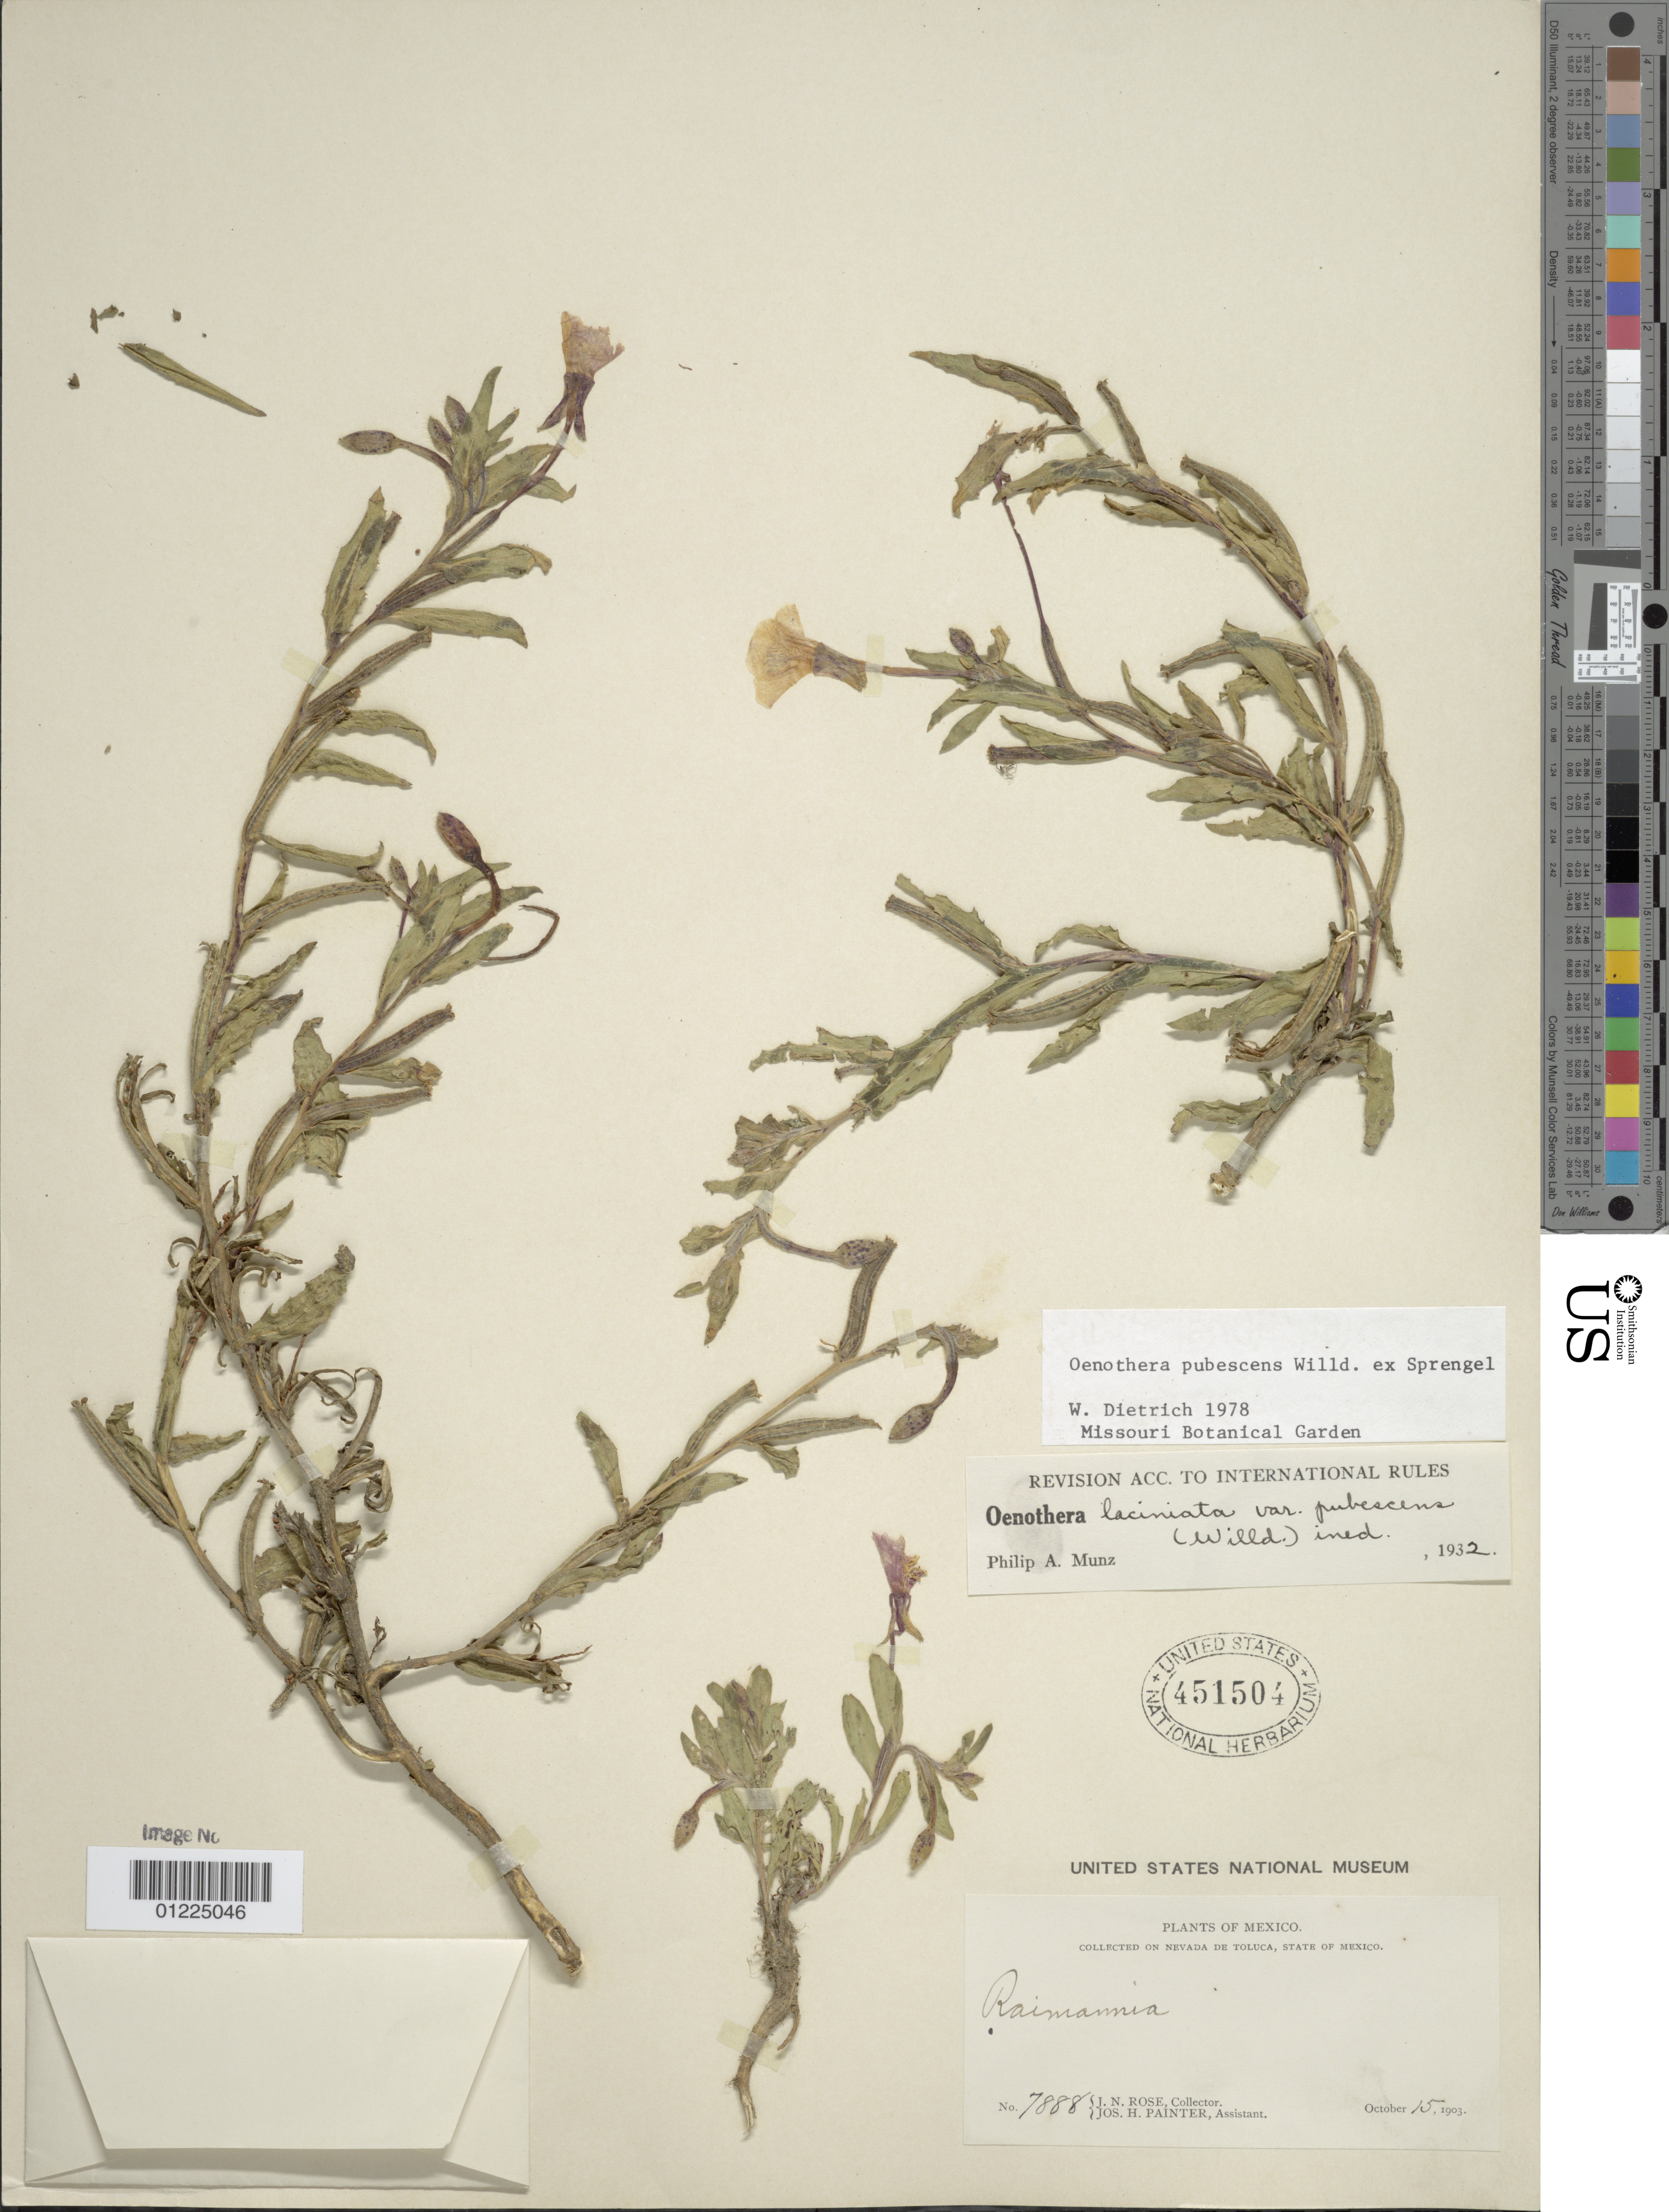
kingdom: Plantae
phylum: Tracheophyta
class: Magnoliopsida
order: Myrtales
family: Onagraceae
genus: Oenothera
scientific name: Oenothera pubescens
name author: Willd. ex Spreng.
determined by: Dietrich, W.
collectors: J. N. Rose & J. H. Painter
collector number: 7888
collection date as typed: Oct 1903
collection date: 1903-10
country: Mexico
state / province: México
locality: Nevada de Toluca.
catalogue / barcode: US 451504